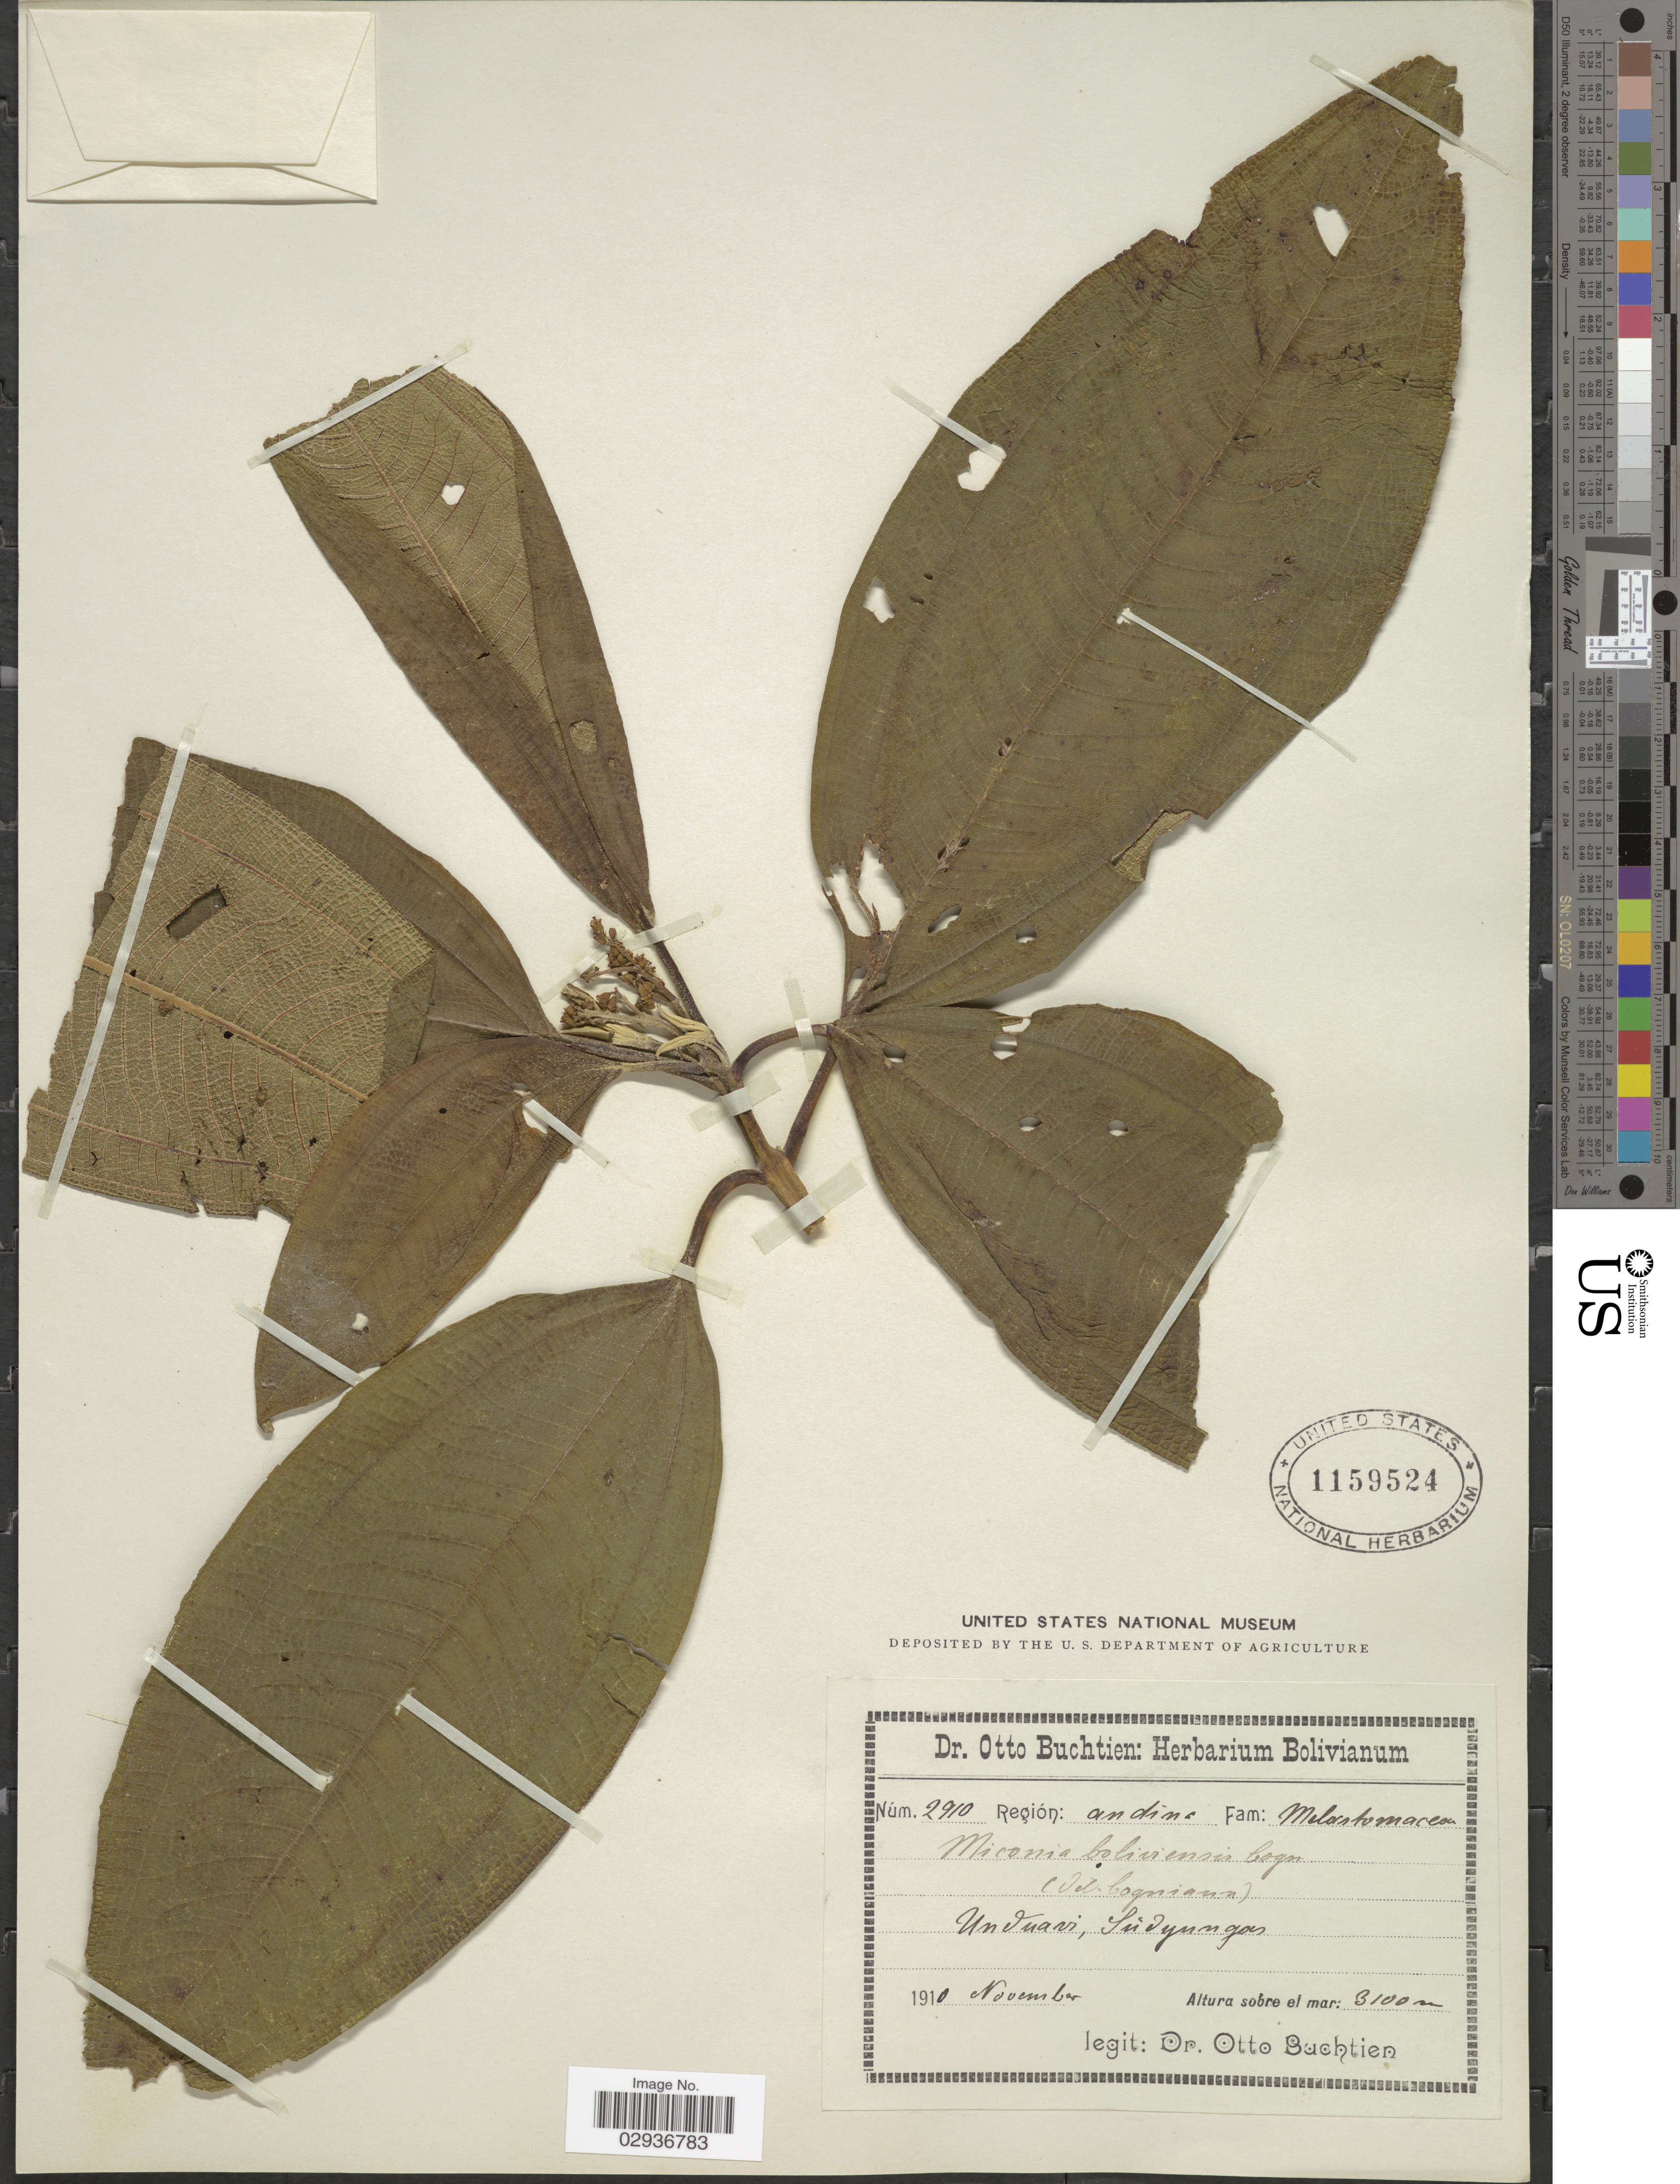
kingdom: Plantae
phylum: Tracheophyta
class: Magnoliopsida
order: Myrtales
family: Melastomataceae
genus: Miconia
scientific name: Miconia bolivarensis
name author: Wurdack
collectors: O. Buchtien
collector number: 2910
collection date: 1910-11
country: Bolivia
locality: Unduavi, Südyungas.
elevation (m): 3100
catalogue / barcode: US 1159524